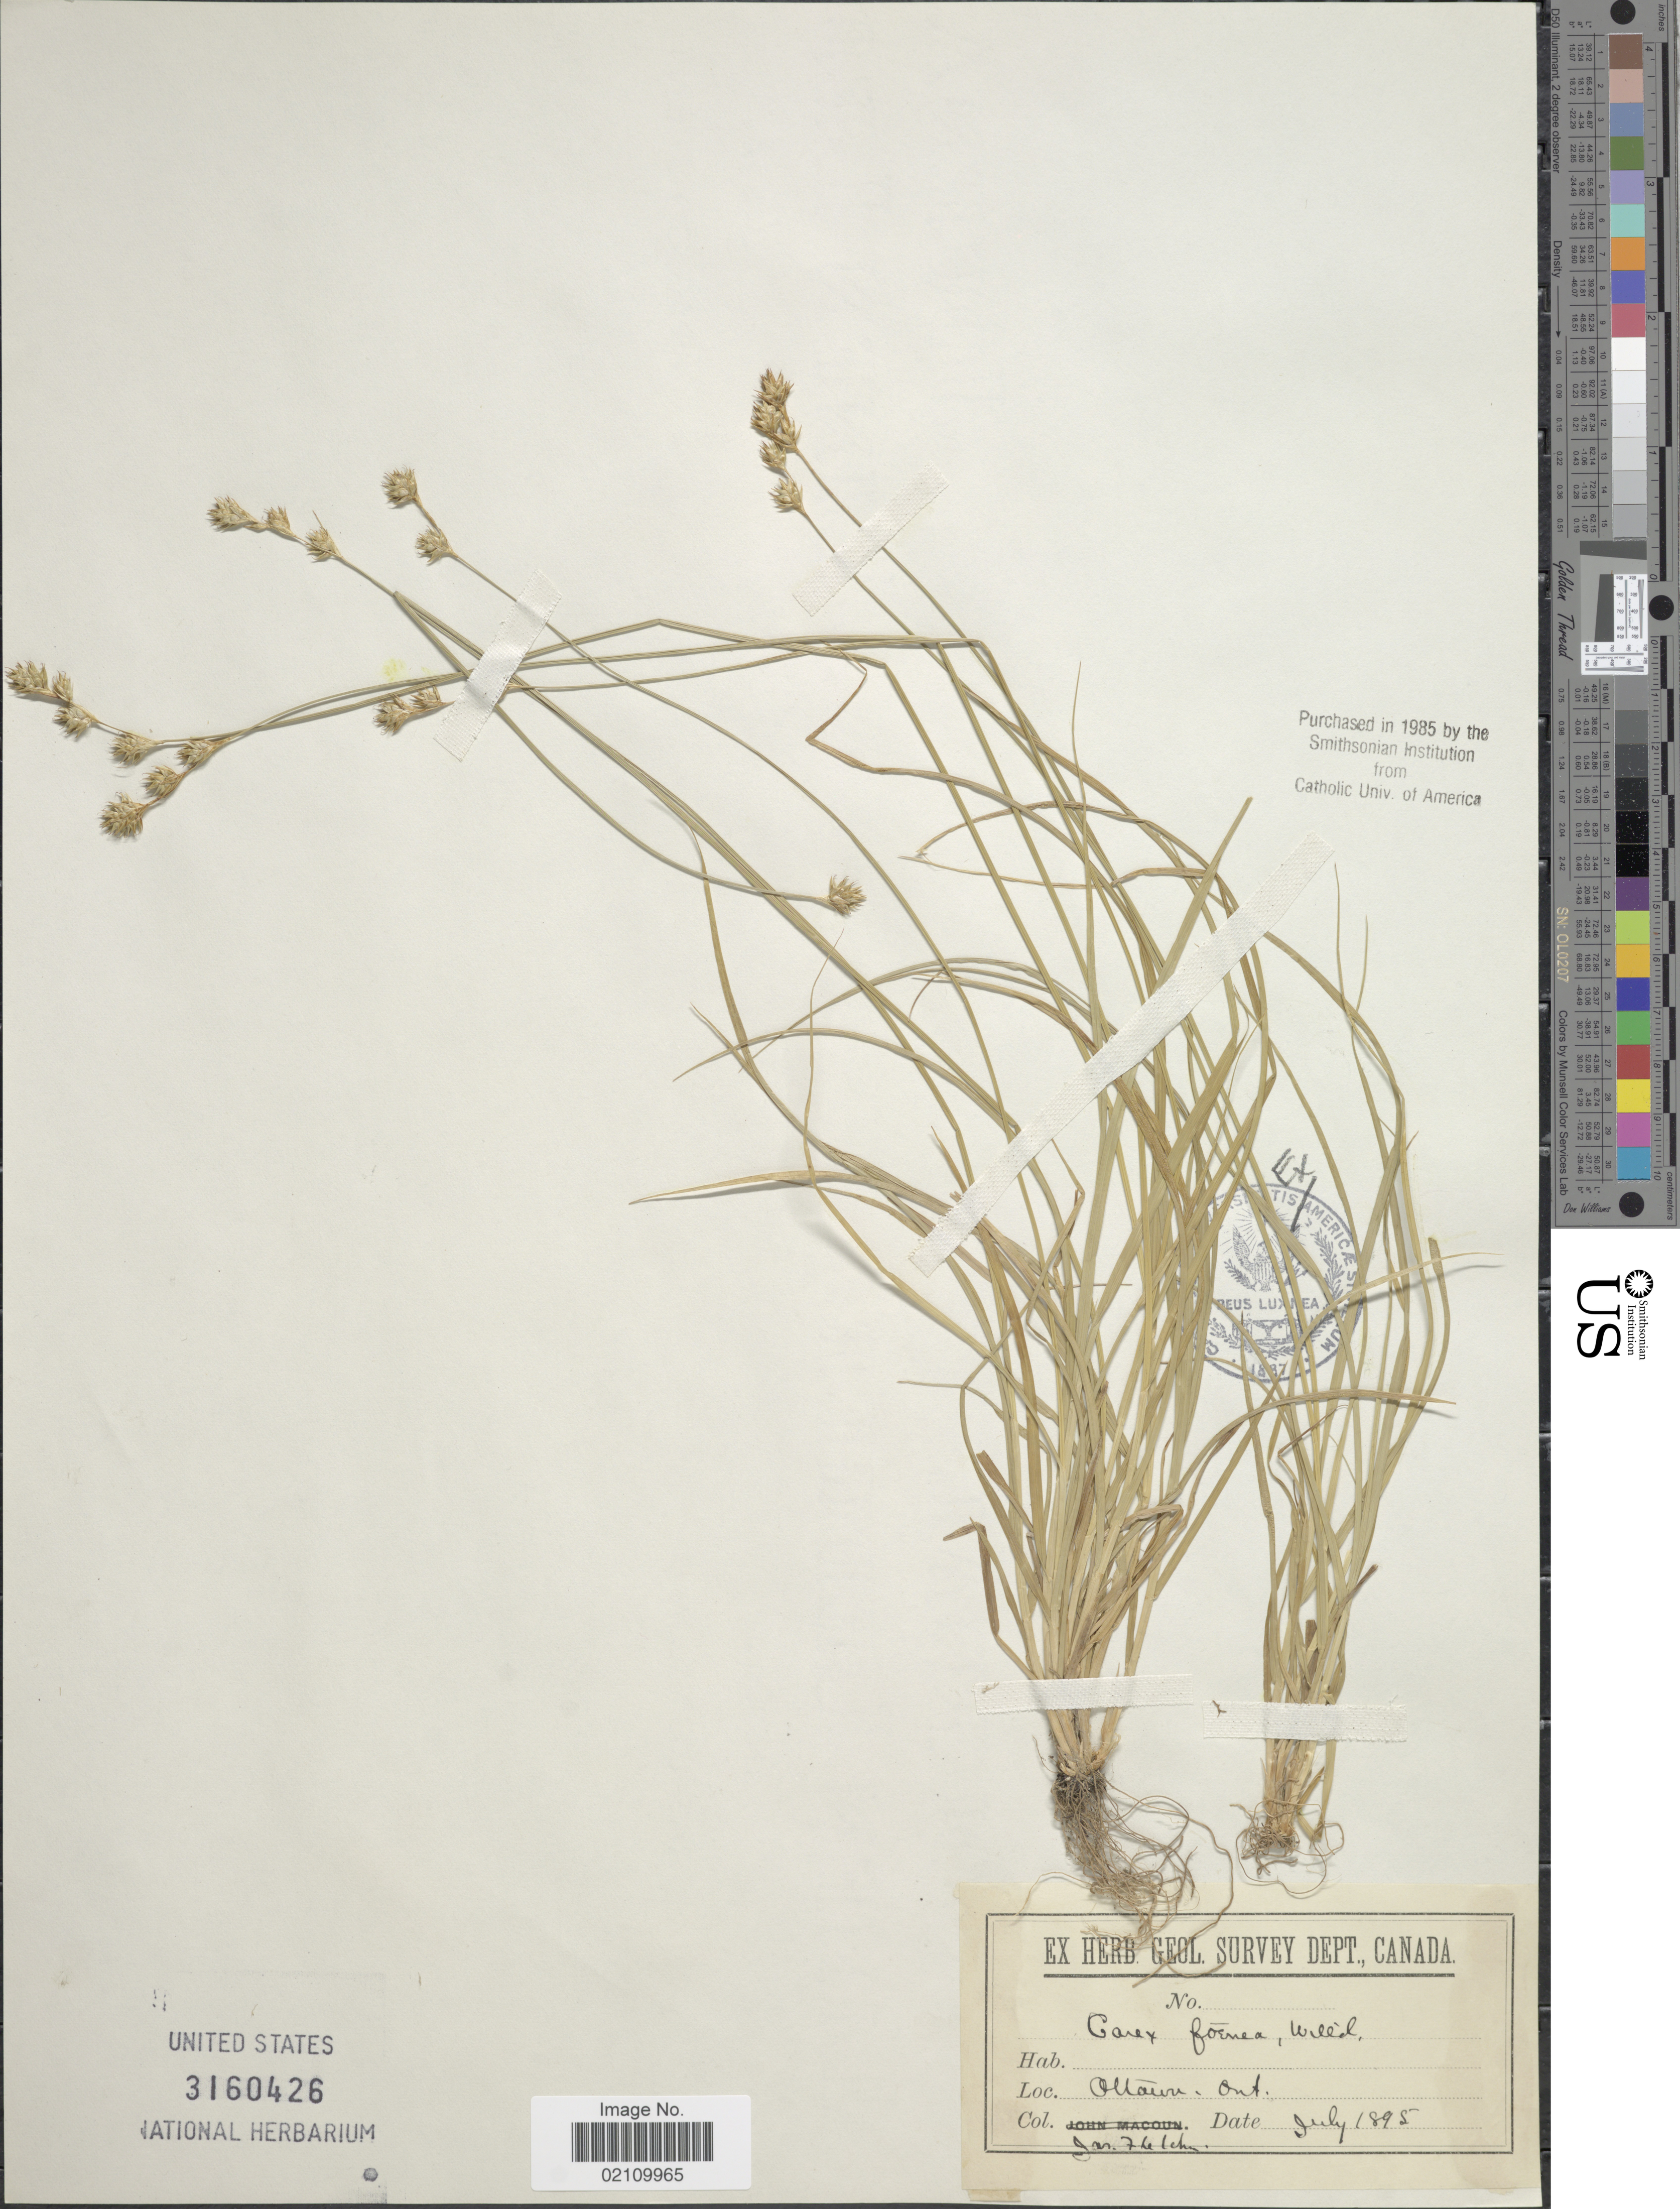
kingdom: Plantae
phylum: Tracheophyta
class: Liliopsida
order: Poales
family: Cyperaceae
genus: Carex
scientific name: Carex foenea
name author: Willd.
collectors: J. Fletcher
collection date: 1895-07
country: Canada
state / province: Ontario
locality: Ottawa, Ont.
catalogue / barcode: US 3160426